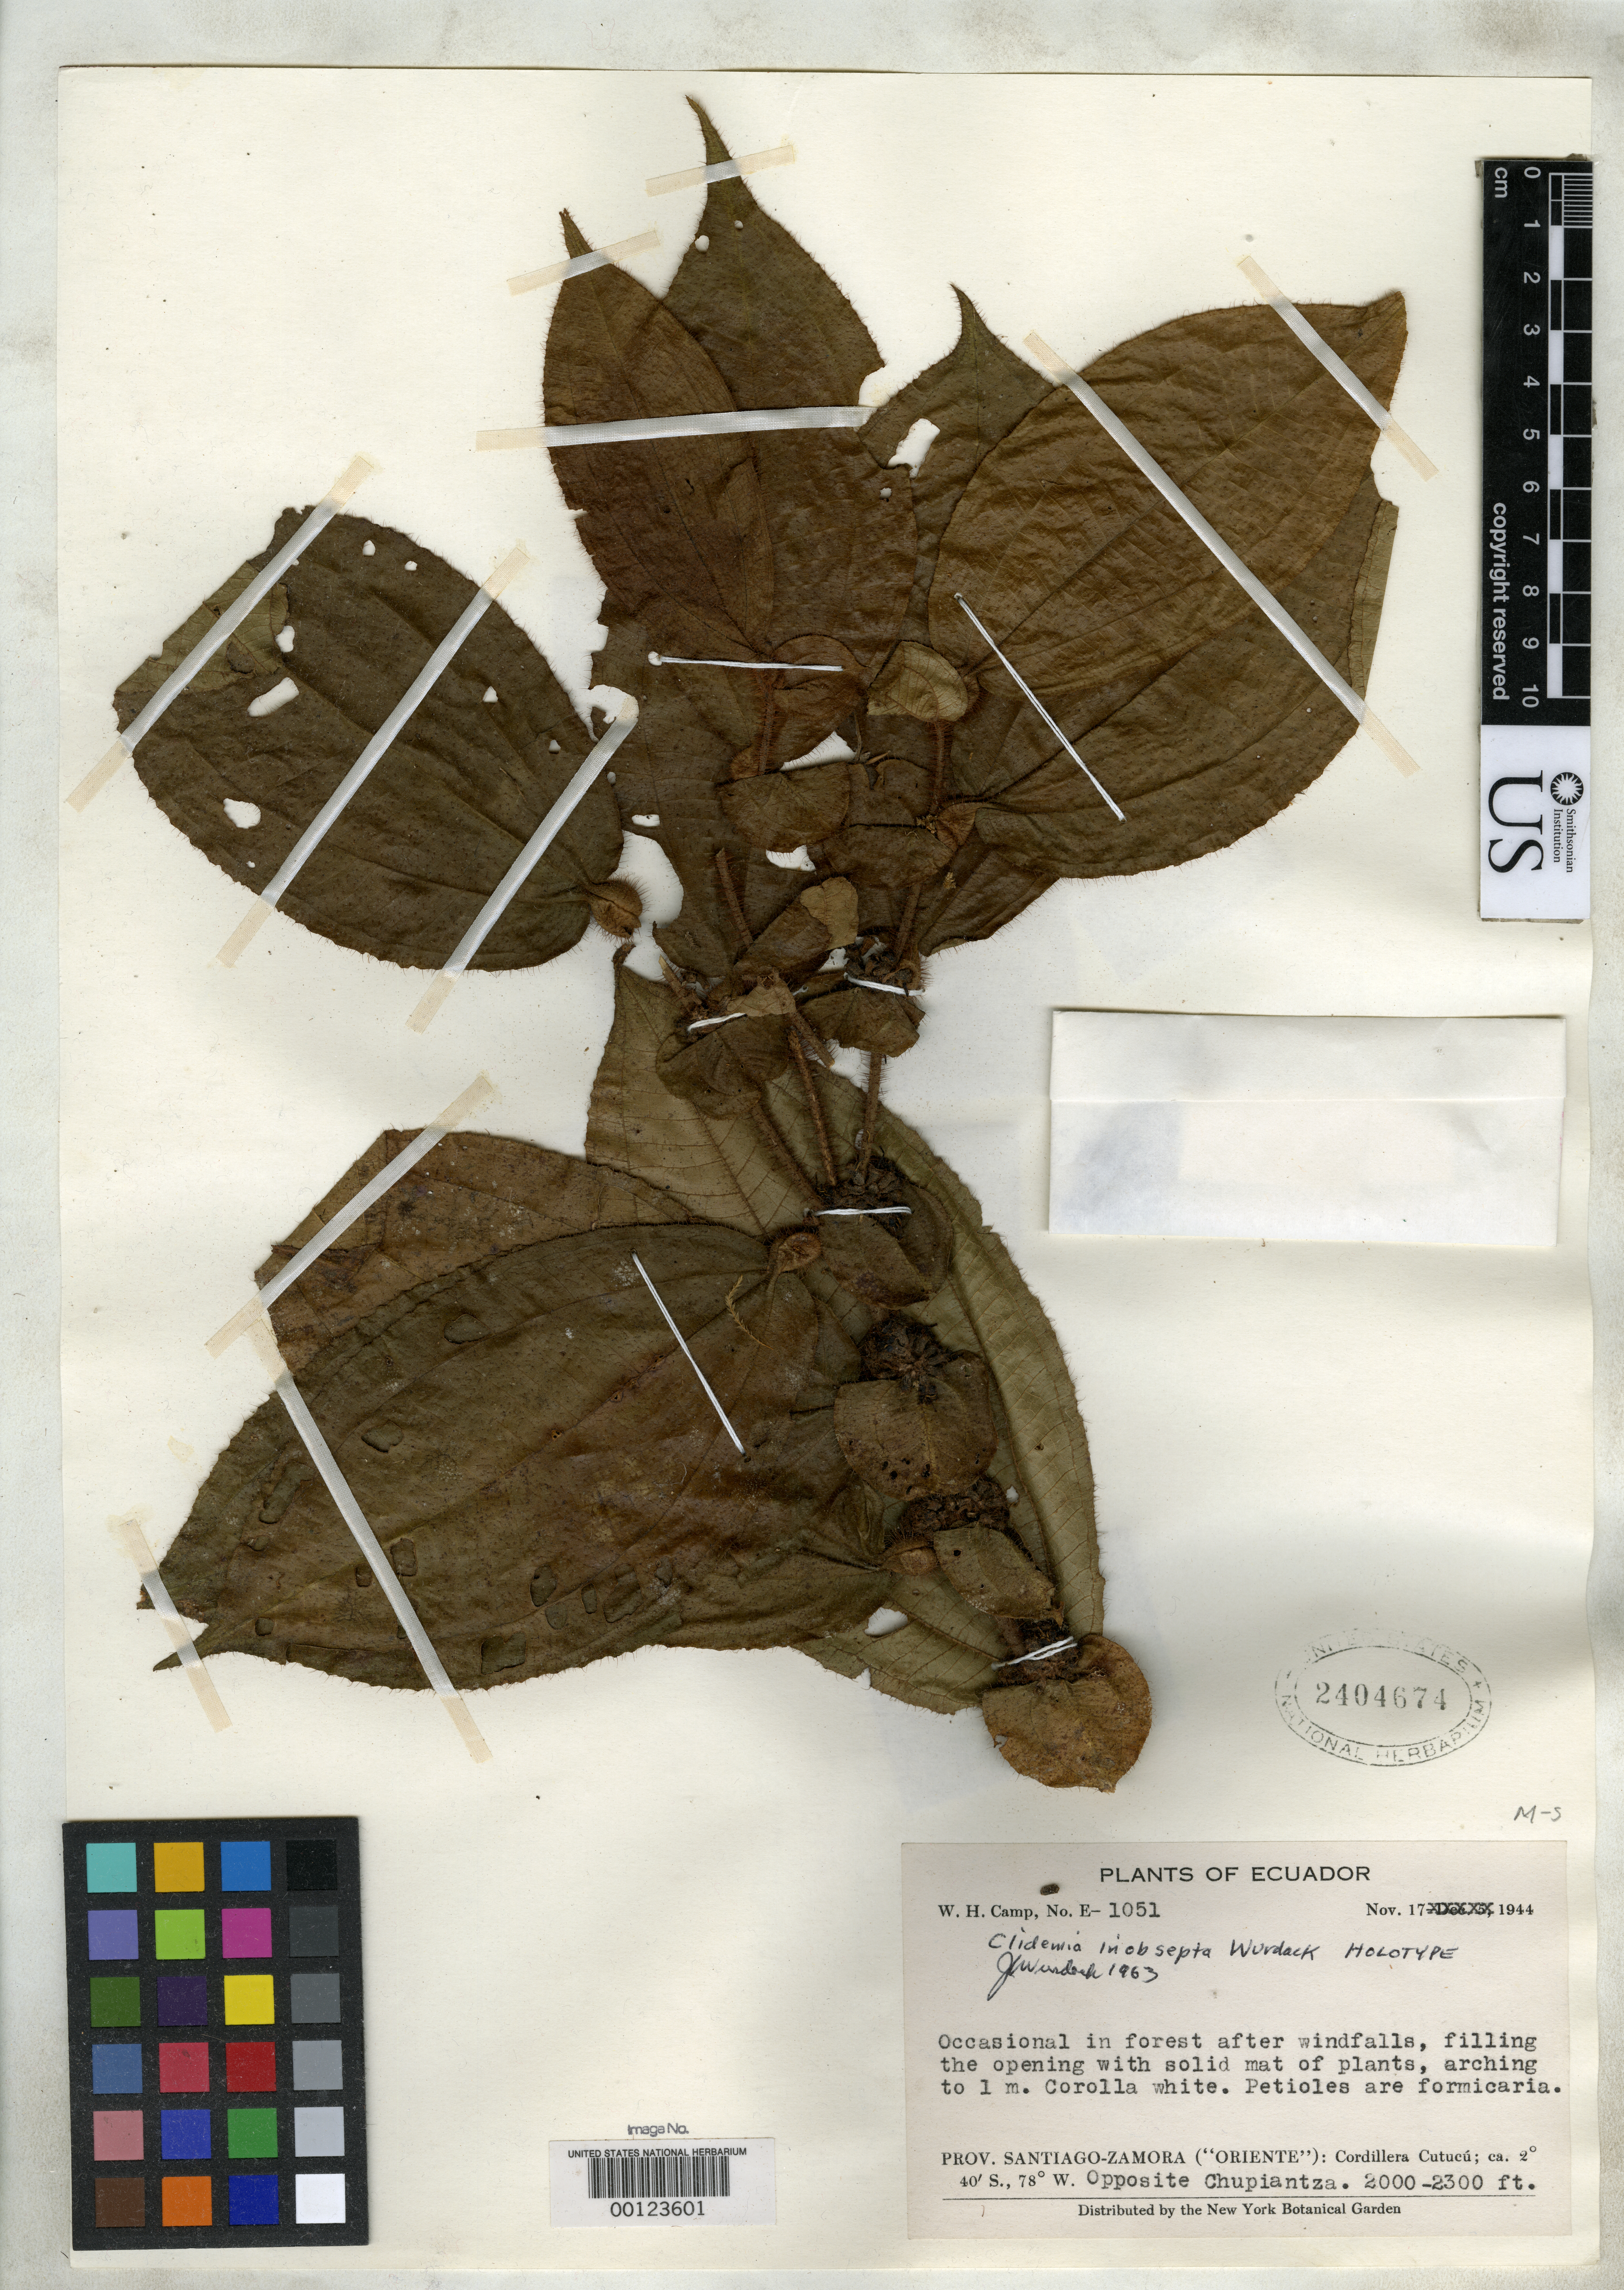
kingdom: Plantae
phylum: Tracheophyta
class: Magnoliopsida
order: Myrtales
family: Melastomataceae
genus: Clidemia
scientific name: Clidemia inobsepta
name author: Wurdack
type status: Holotype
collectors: W. H. Camp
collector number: E 1051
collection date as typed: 17 Nov 1944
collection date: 1944-11-17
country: Ecuador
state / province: Morona-Santiago / Zamora-Chinchipe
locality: Cordillera Cutucu.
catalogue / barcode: US 2404674